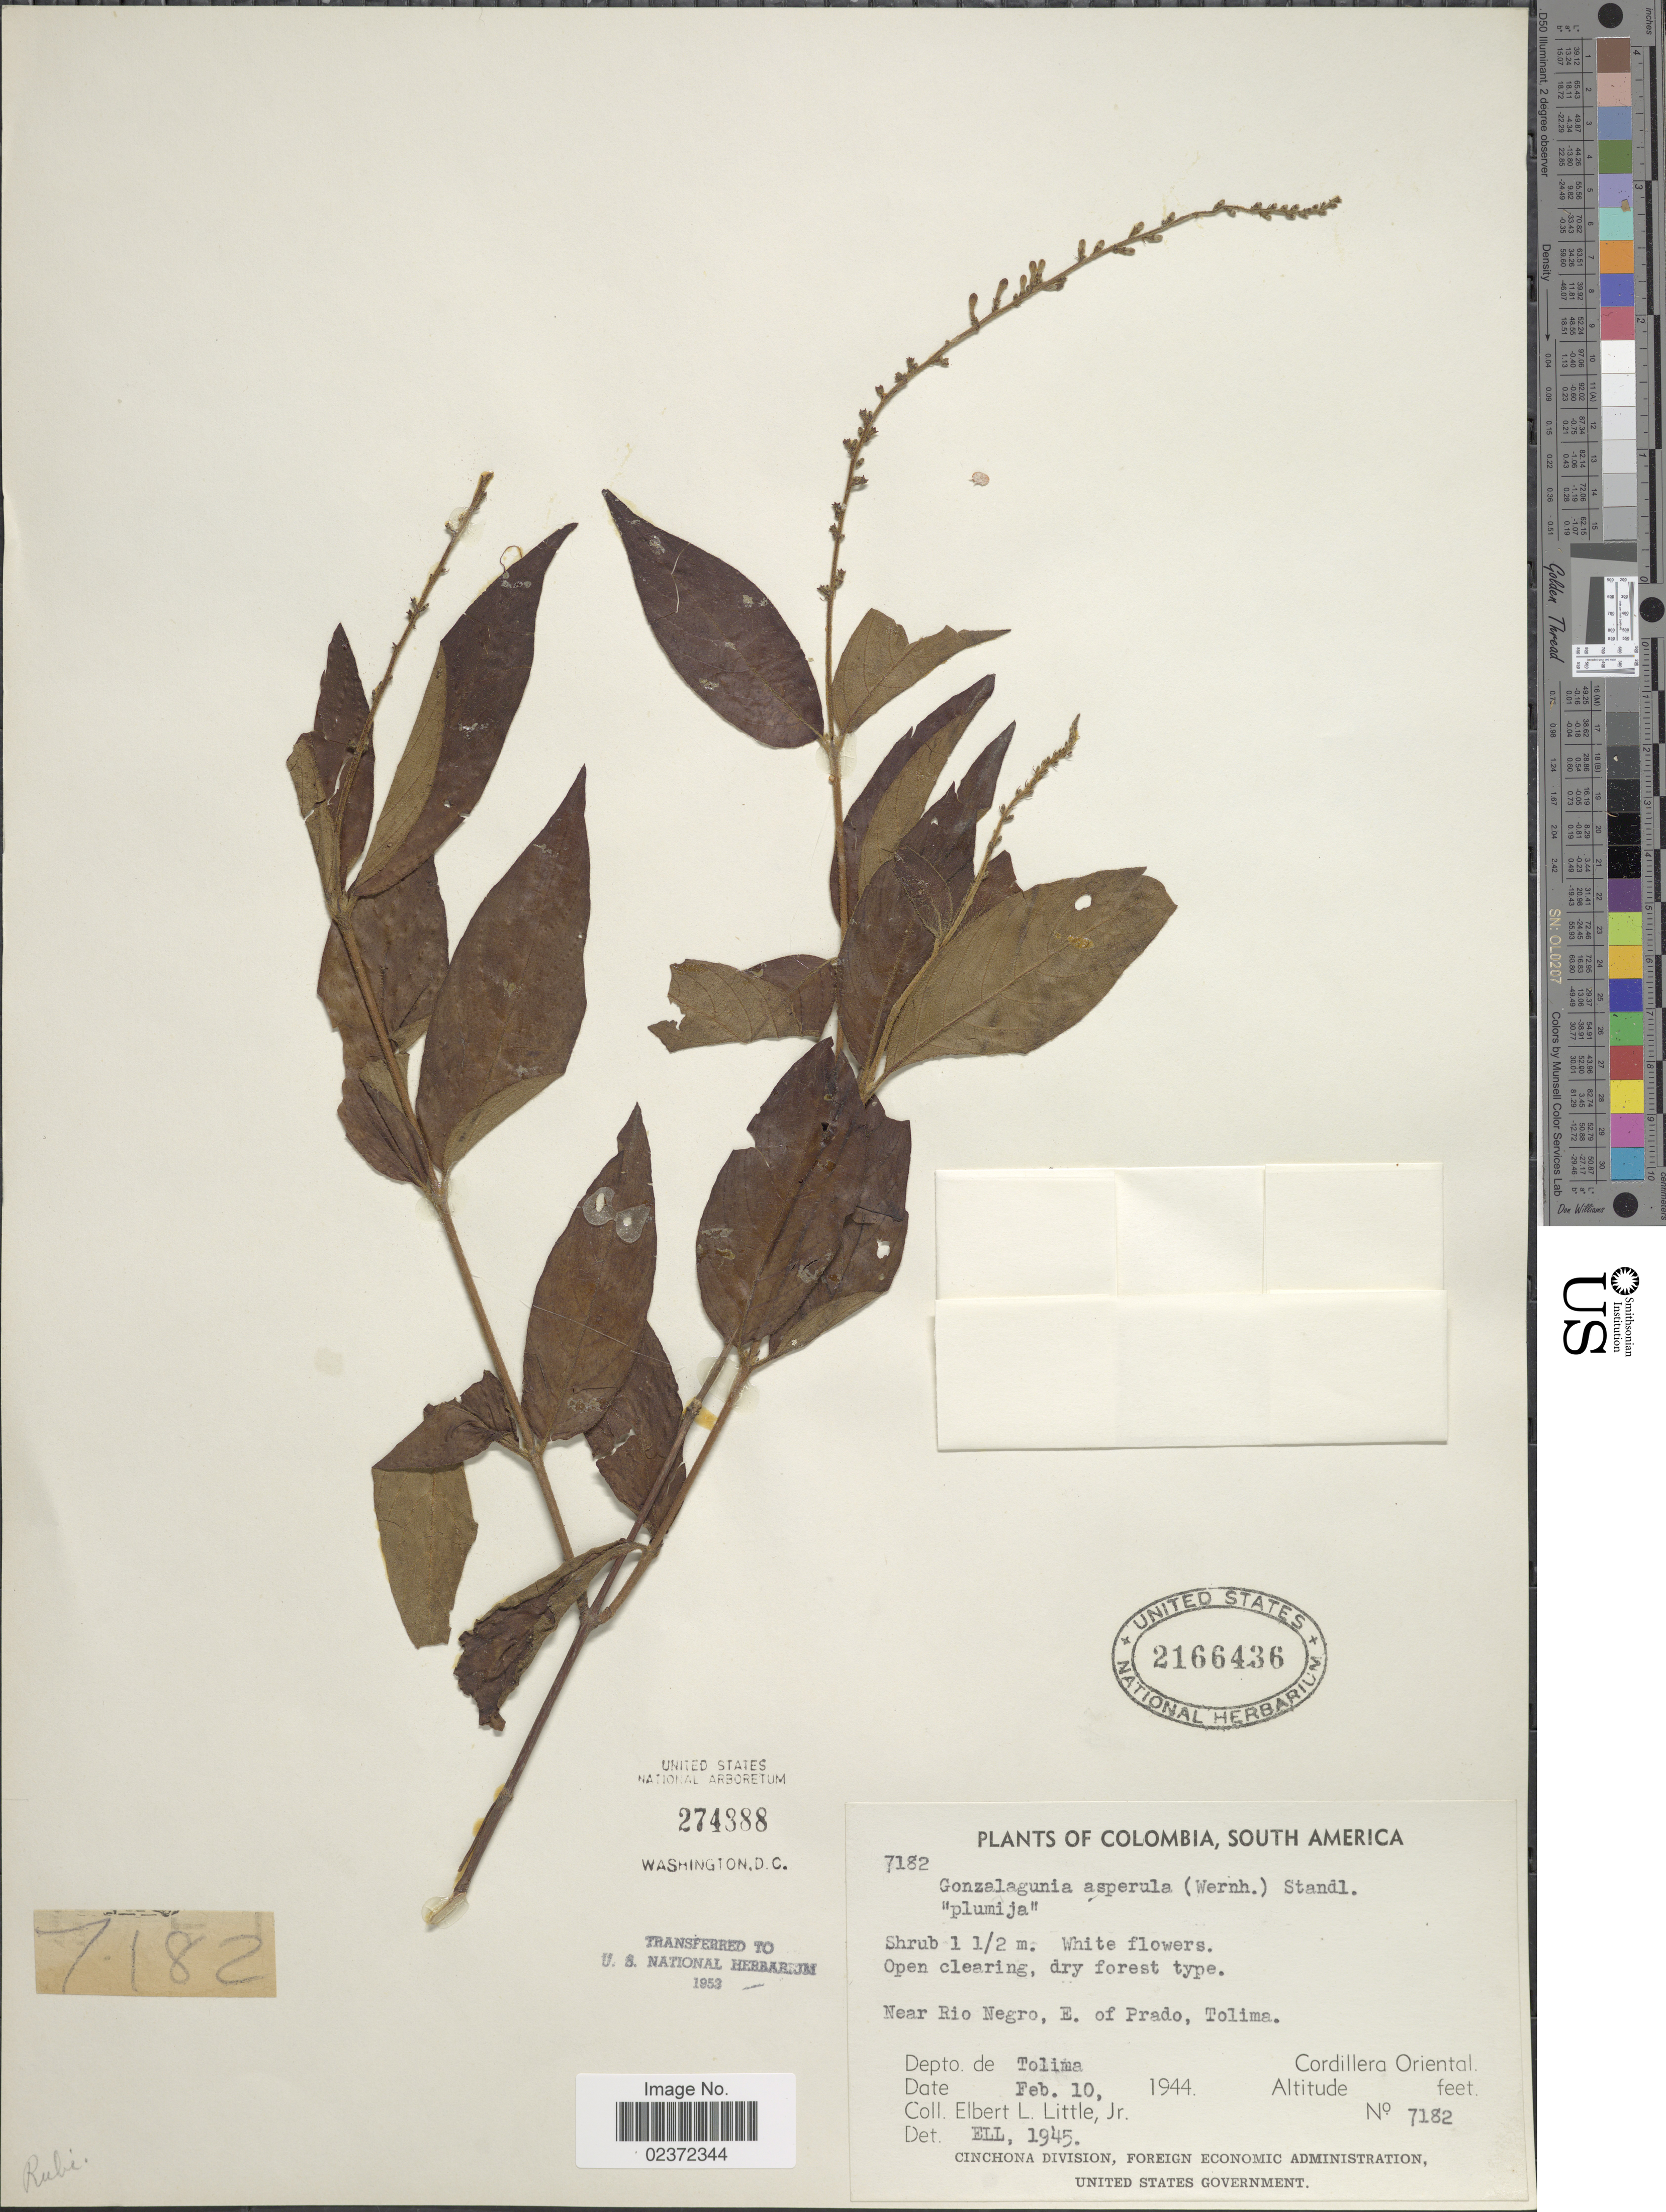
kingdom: Plantae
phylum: Tracheophyta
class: Magnoliopsida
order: Gentianales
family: Rubiaceae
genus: Gonzalagunia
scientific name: Gonzalagunia asperula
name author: (Wernham) Standl.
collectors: E. L. Little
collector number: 7182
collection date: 1944-02-10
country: Colombia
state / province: Tolima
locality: near Rio Negro, E. of Prado, Corillera Oriental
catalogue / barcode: US 2166436